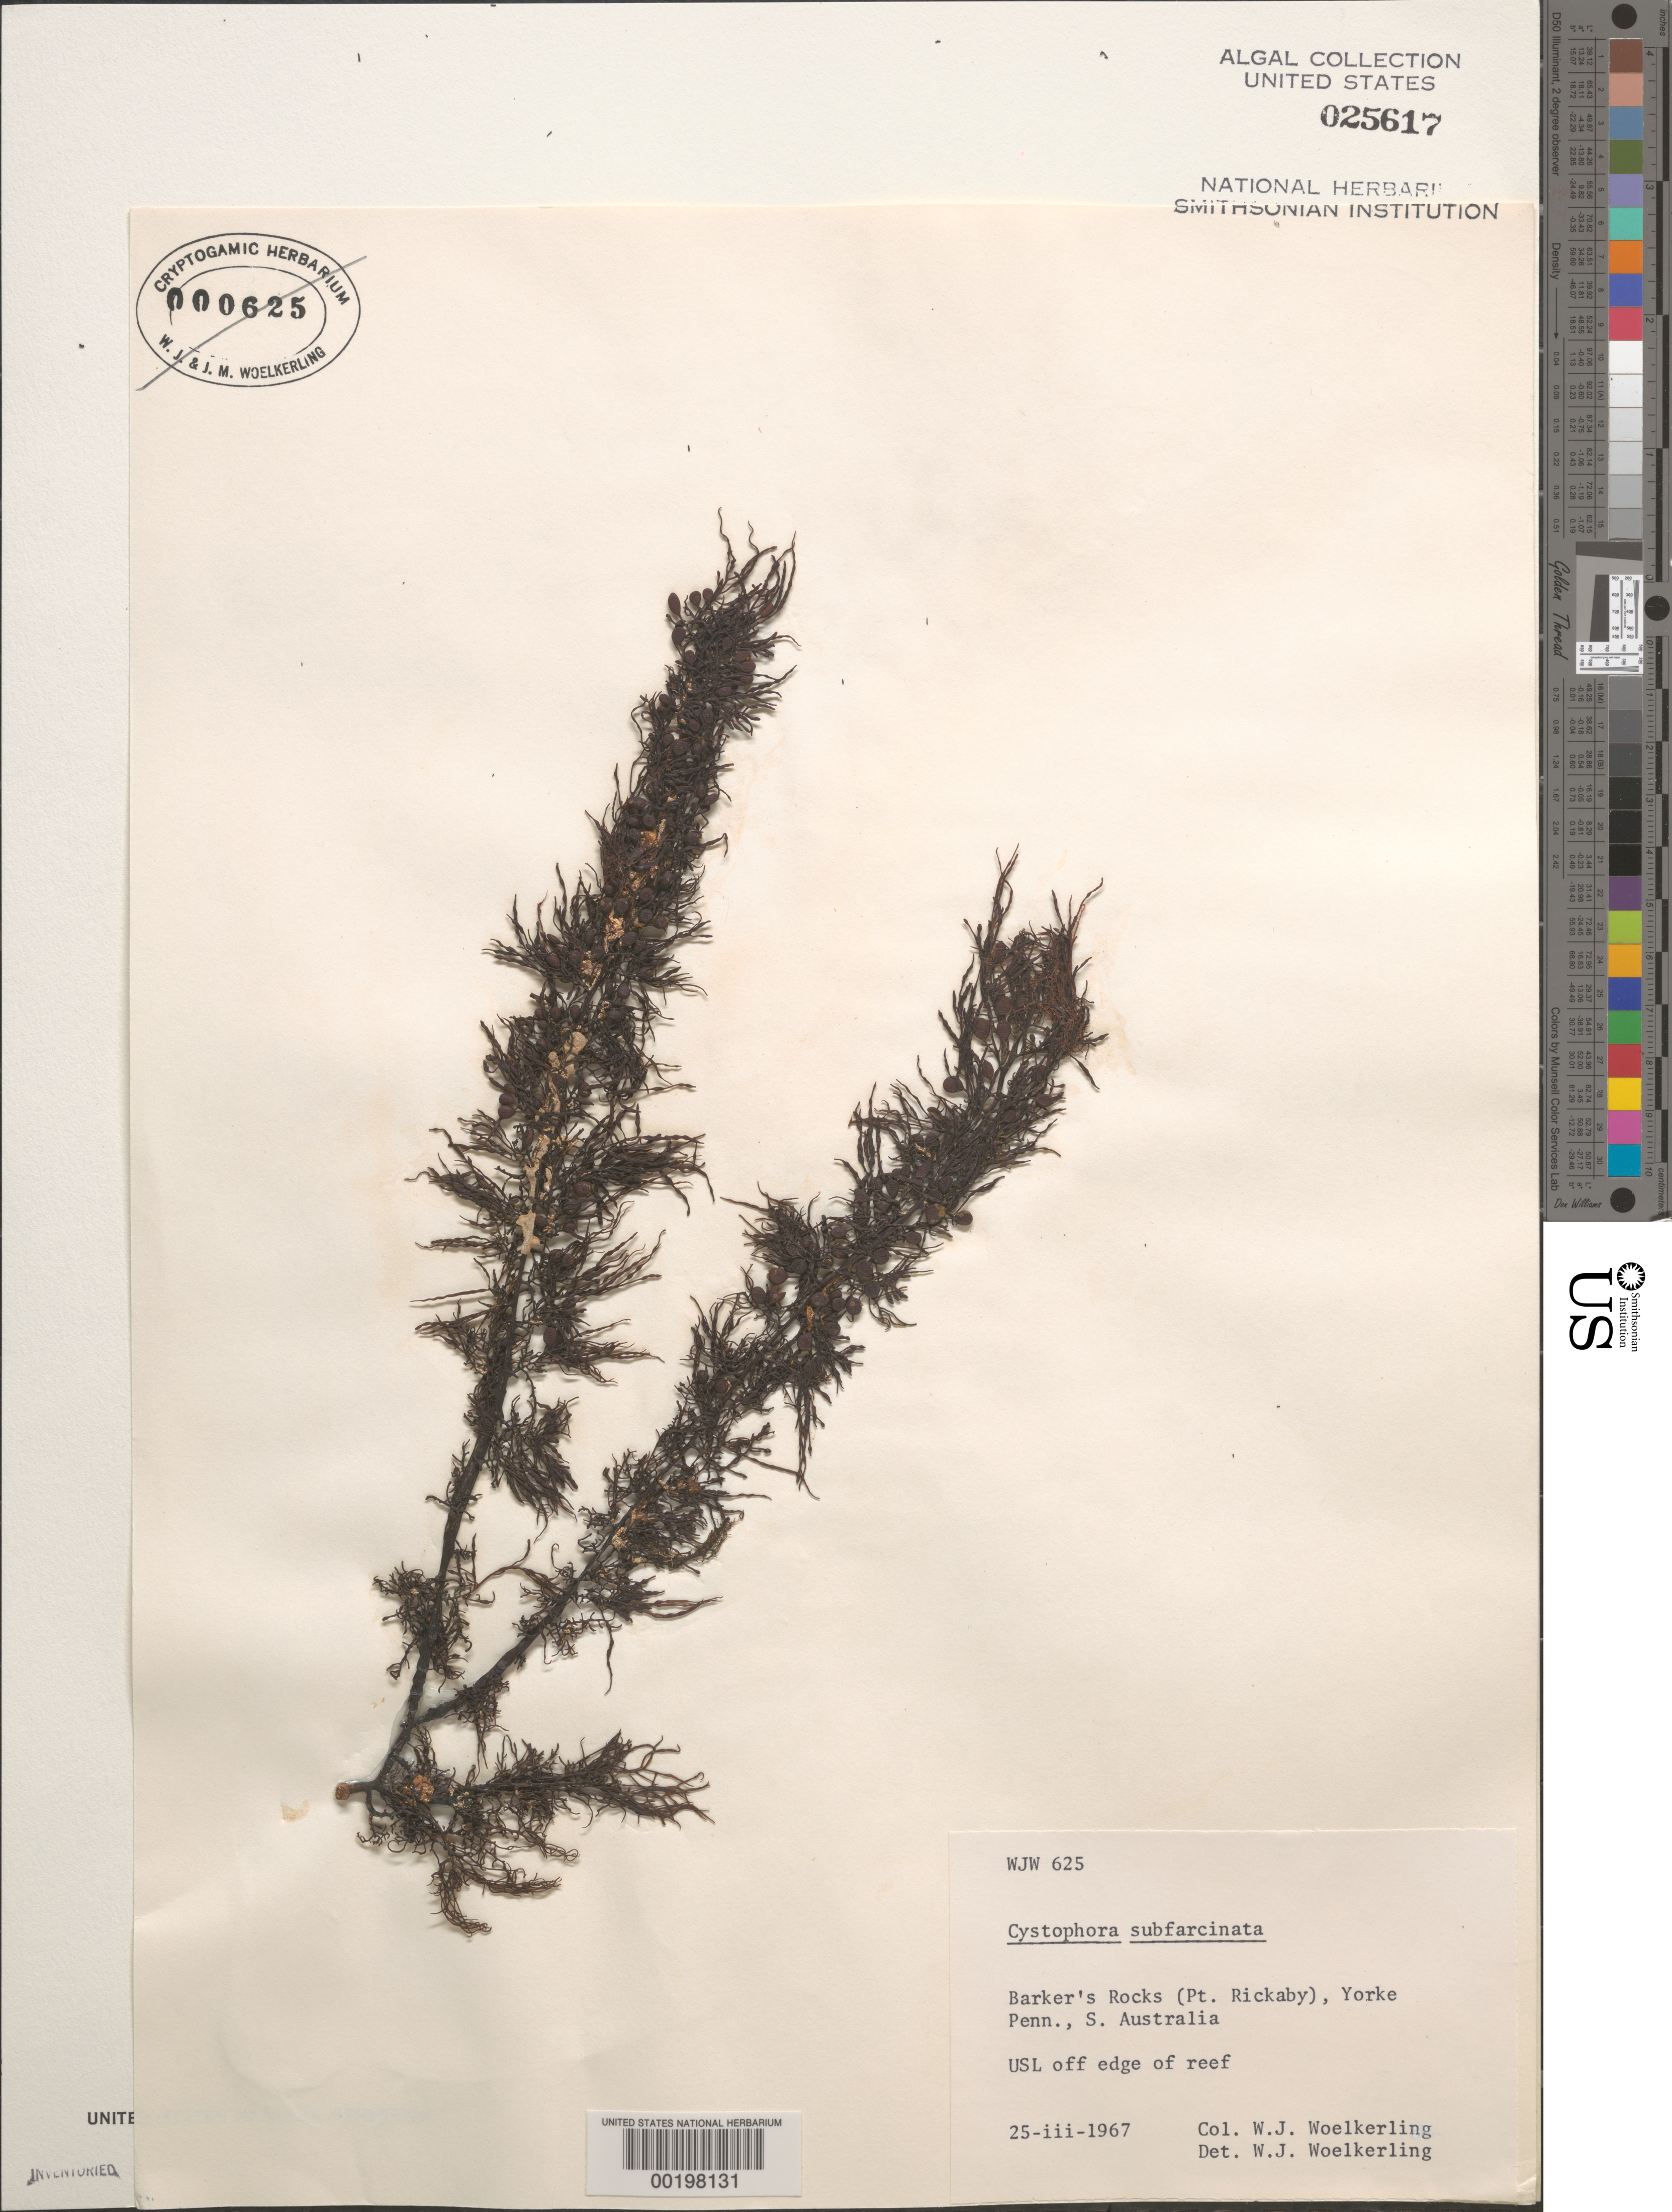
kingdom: Chromista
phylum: Ochrophyta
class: Phaeophyceae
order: Fucales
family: Sargassaceae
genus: Cystophora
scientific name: Cystophora subfarcinata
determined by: Woelkerling, W. J.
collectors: W. Woelkerling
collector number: WJW 625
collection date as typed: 25 Mar 1967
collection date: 1967-03-25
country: Australia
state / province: South Australia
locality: Barker's Rocks, Port Rickaby, Yorke Peninsula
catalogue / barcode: US 25617